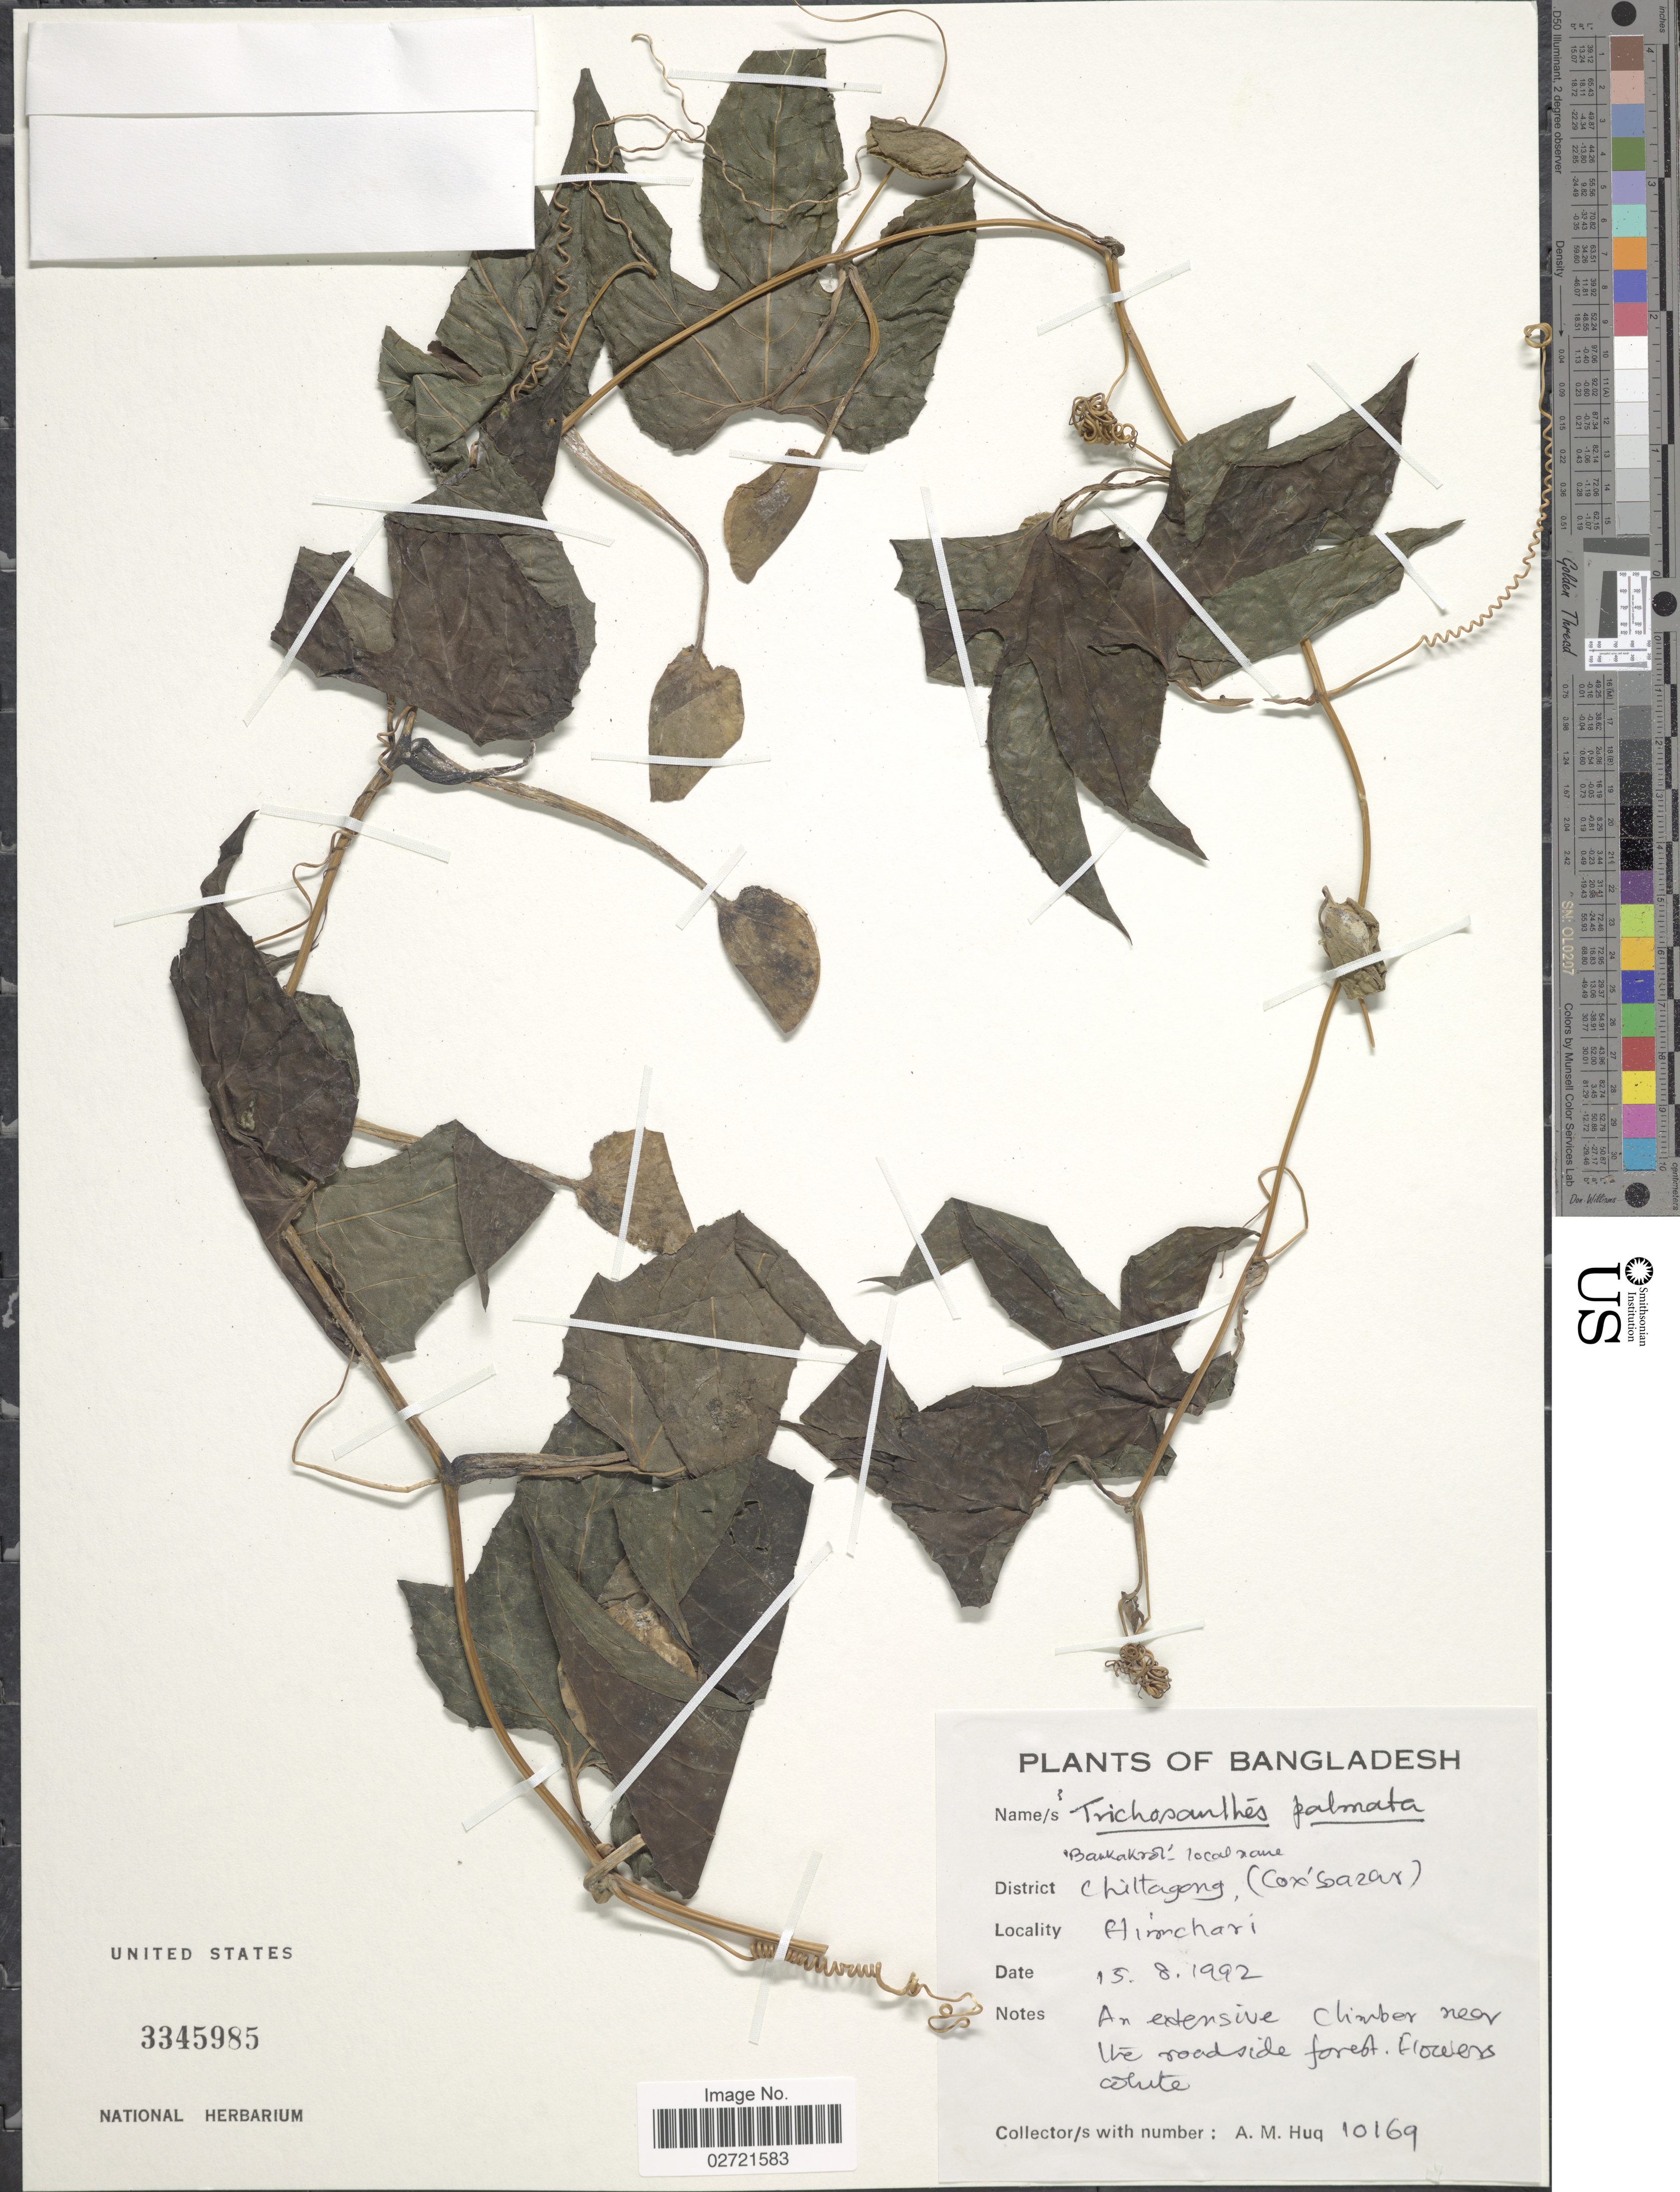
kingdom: Plantae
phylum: Tracheophyta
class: Magnoliopsida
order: Cucurbitales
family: Cucurbitaceae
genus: Trichosanthes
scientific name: Trichosanthes palmata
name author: L.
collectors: A. M. Huq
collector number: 10169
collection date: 1992-08-15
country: Bangladesh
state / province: Chittagong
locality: (Cox's Bazar) Himchari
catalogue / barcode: US 3345985